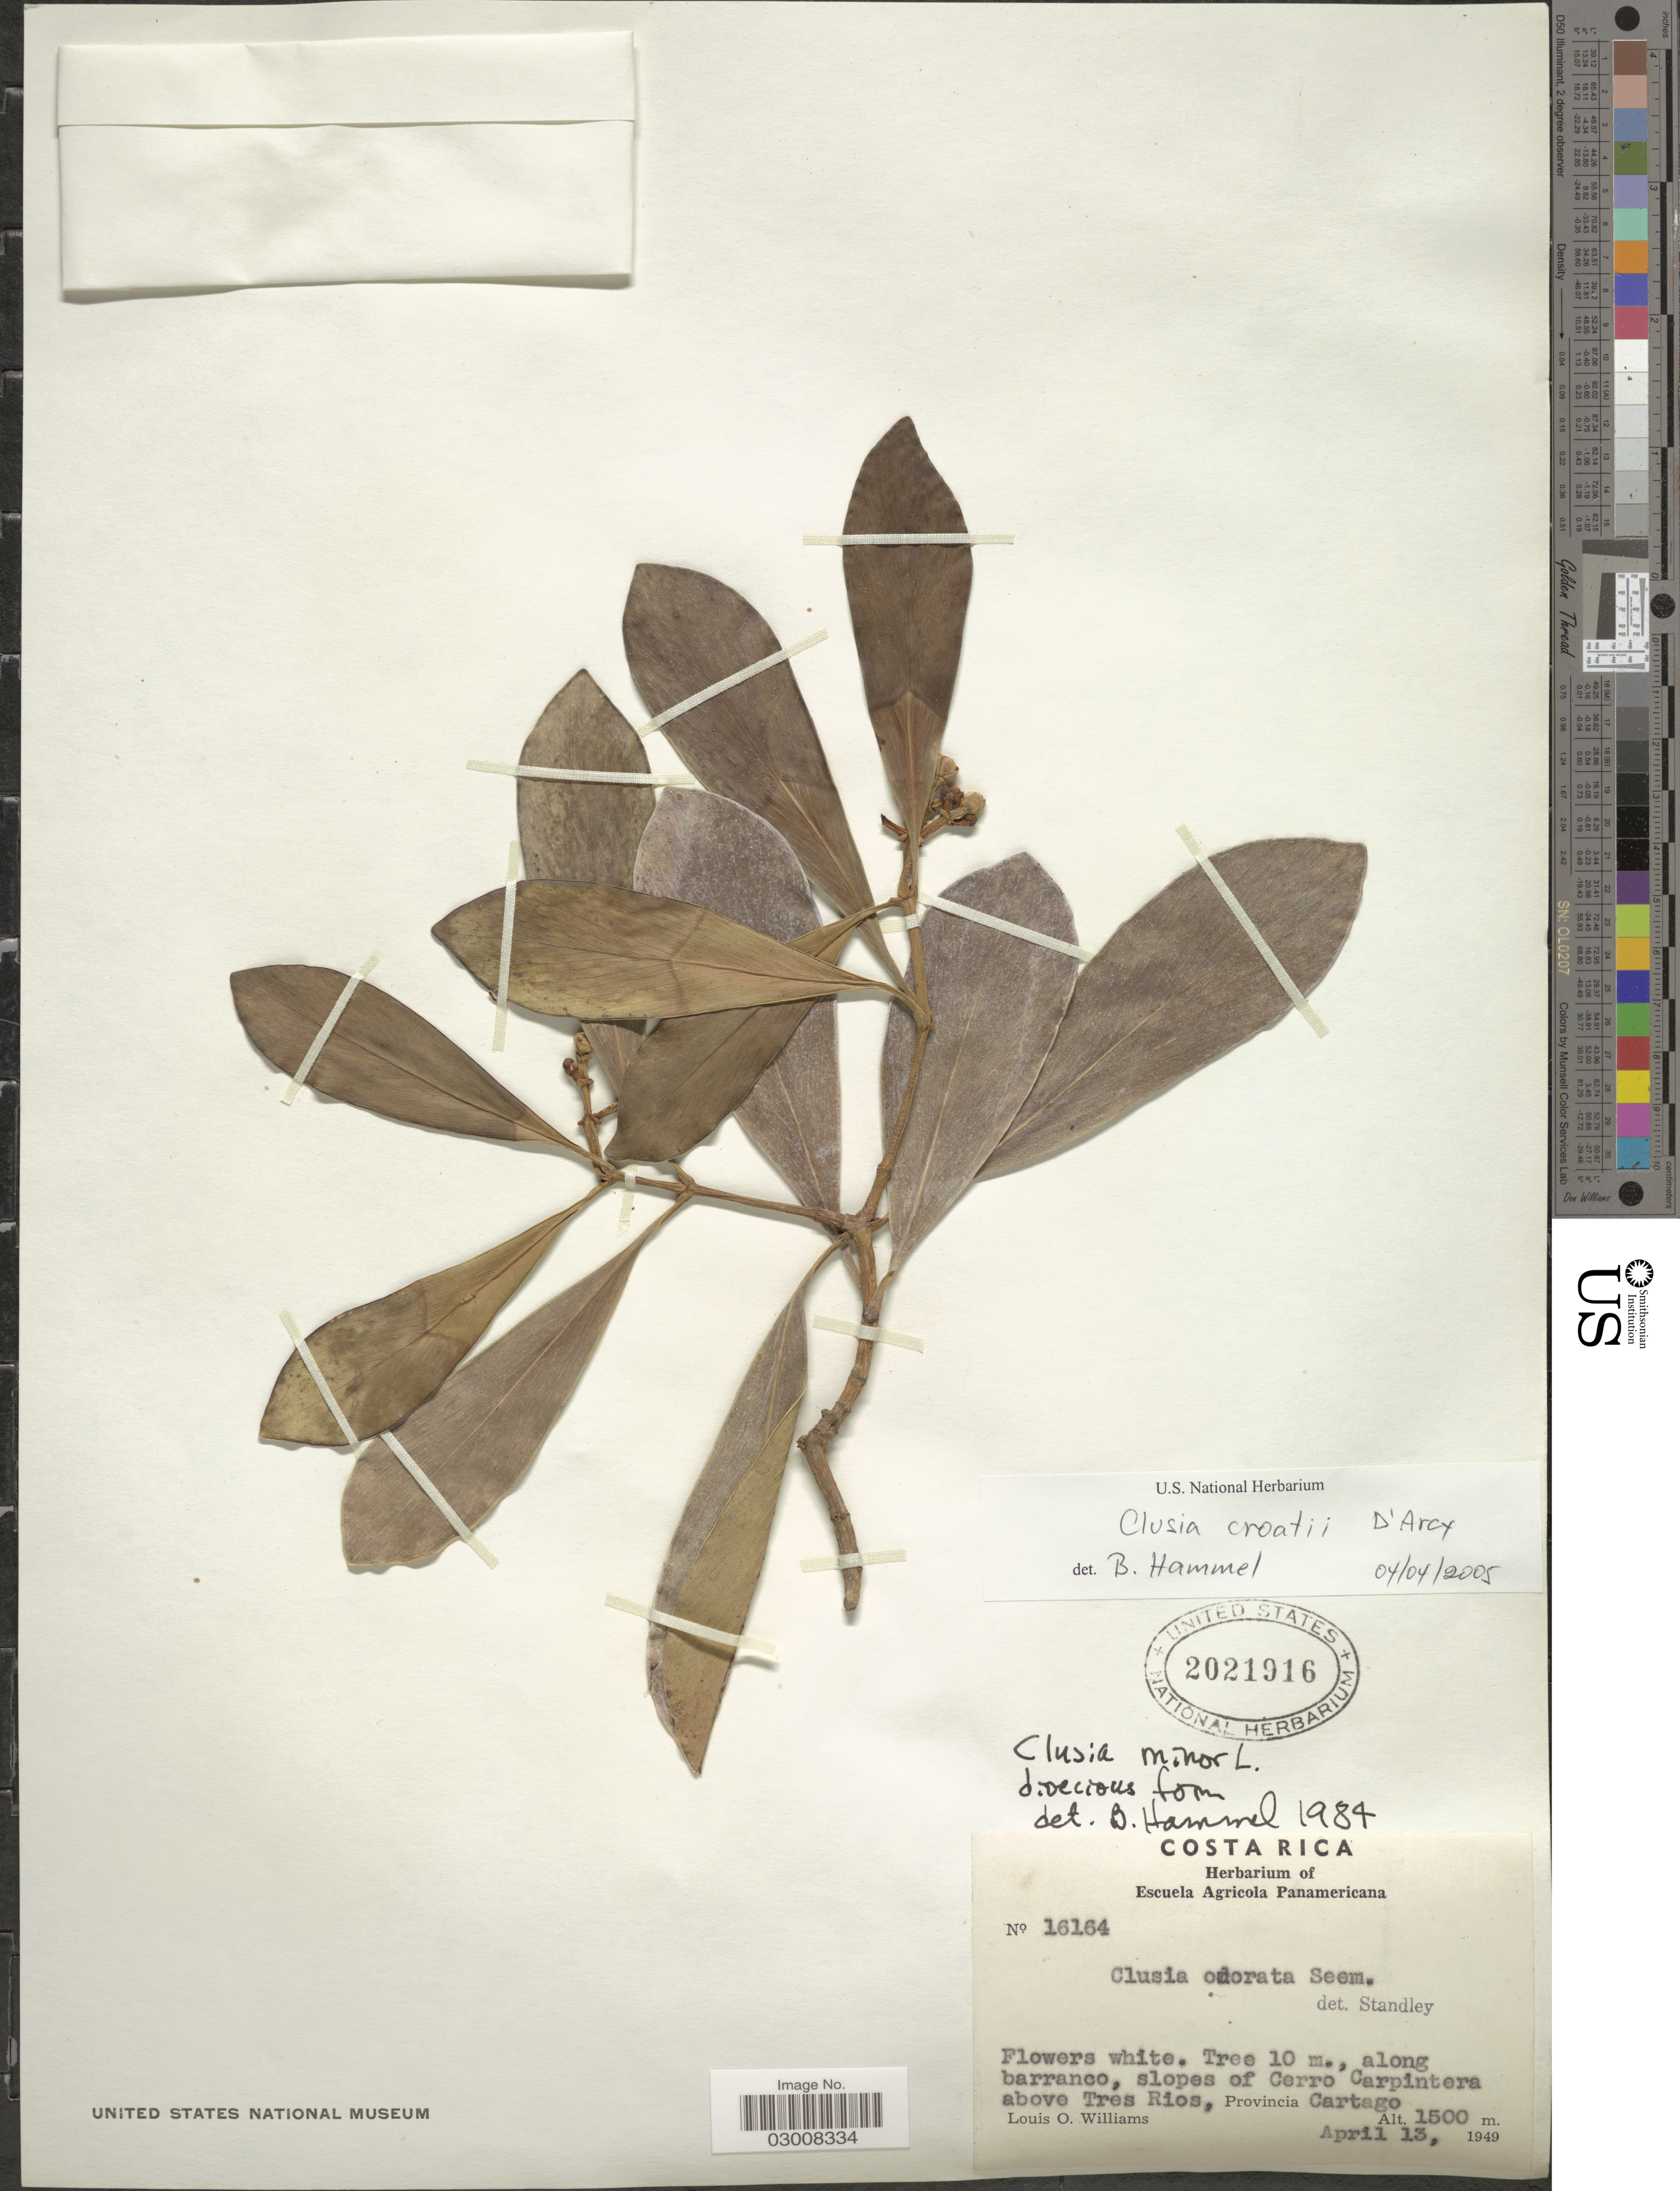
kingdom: Plantae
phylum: Tracheophyta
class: Magnoliopsida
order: Malpighiales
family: Clusiaceae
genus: Clusia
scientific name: Clusia croatii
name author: D'Arcy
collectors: L. O. Williams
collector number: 16164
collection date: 1949-04-13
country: Costa Rica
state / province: Cartago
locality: Along barranco, slopes of Cerro Carpintera above Tres Rios, Provincia Cartago.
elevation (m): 1500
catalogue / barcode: US 2021916